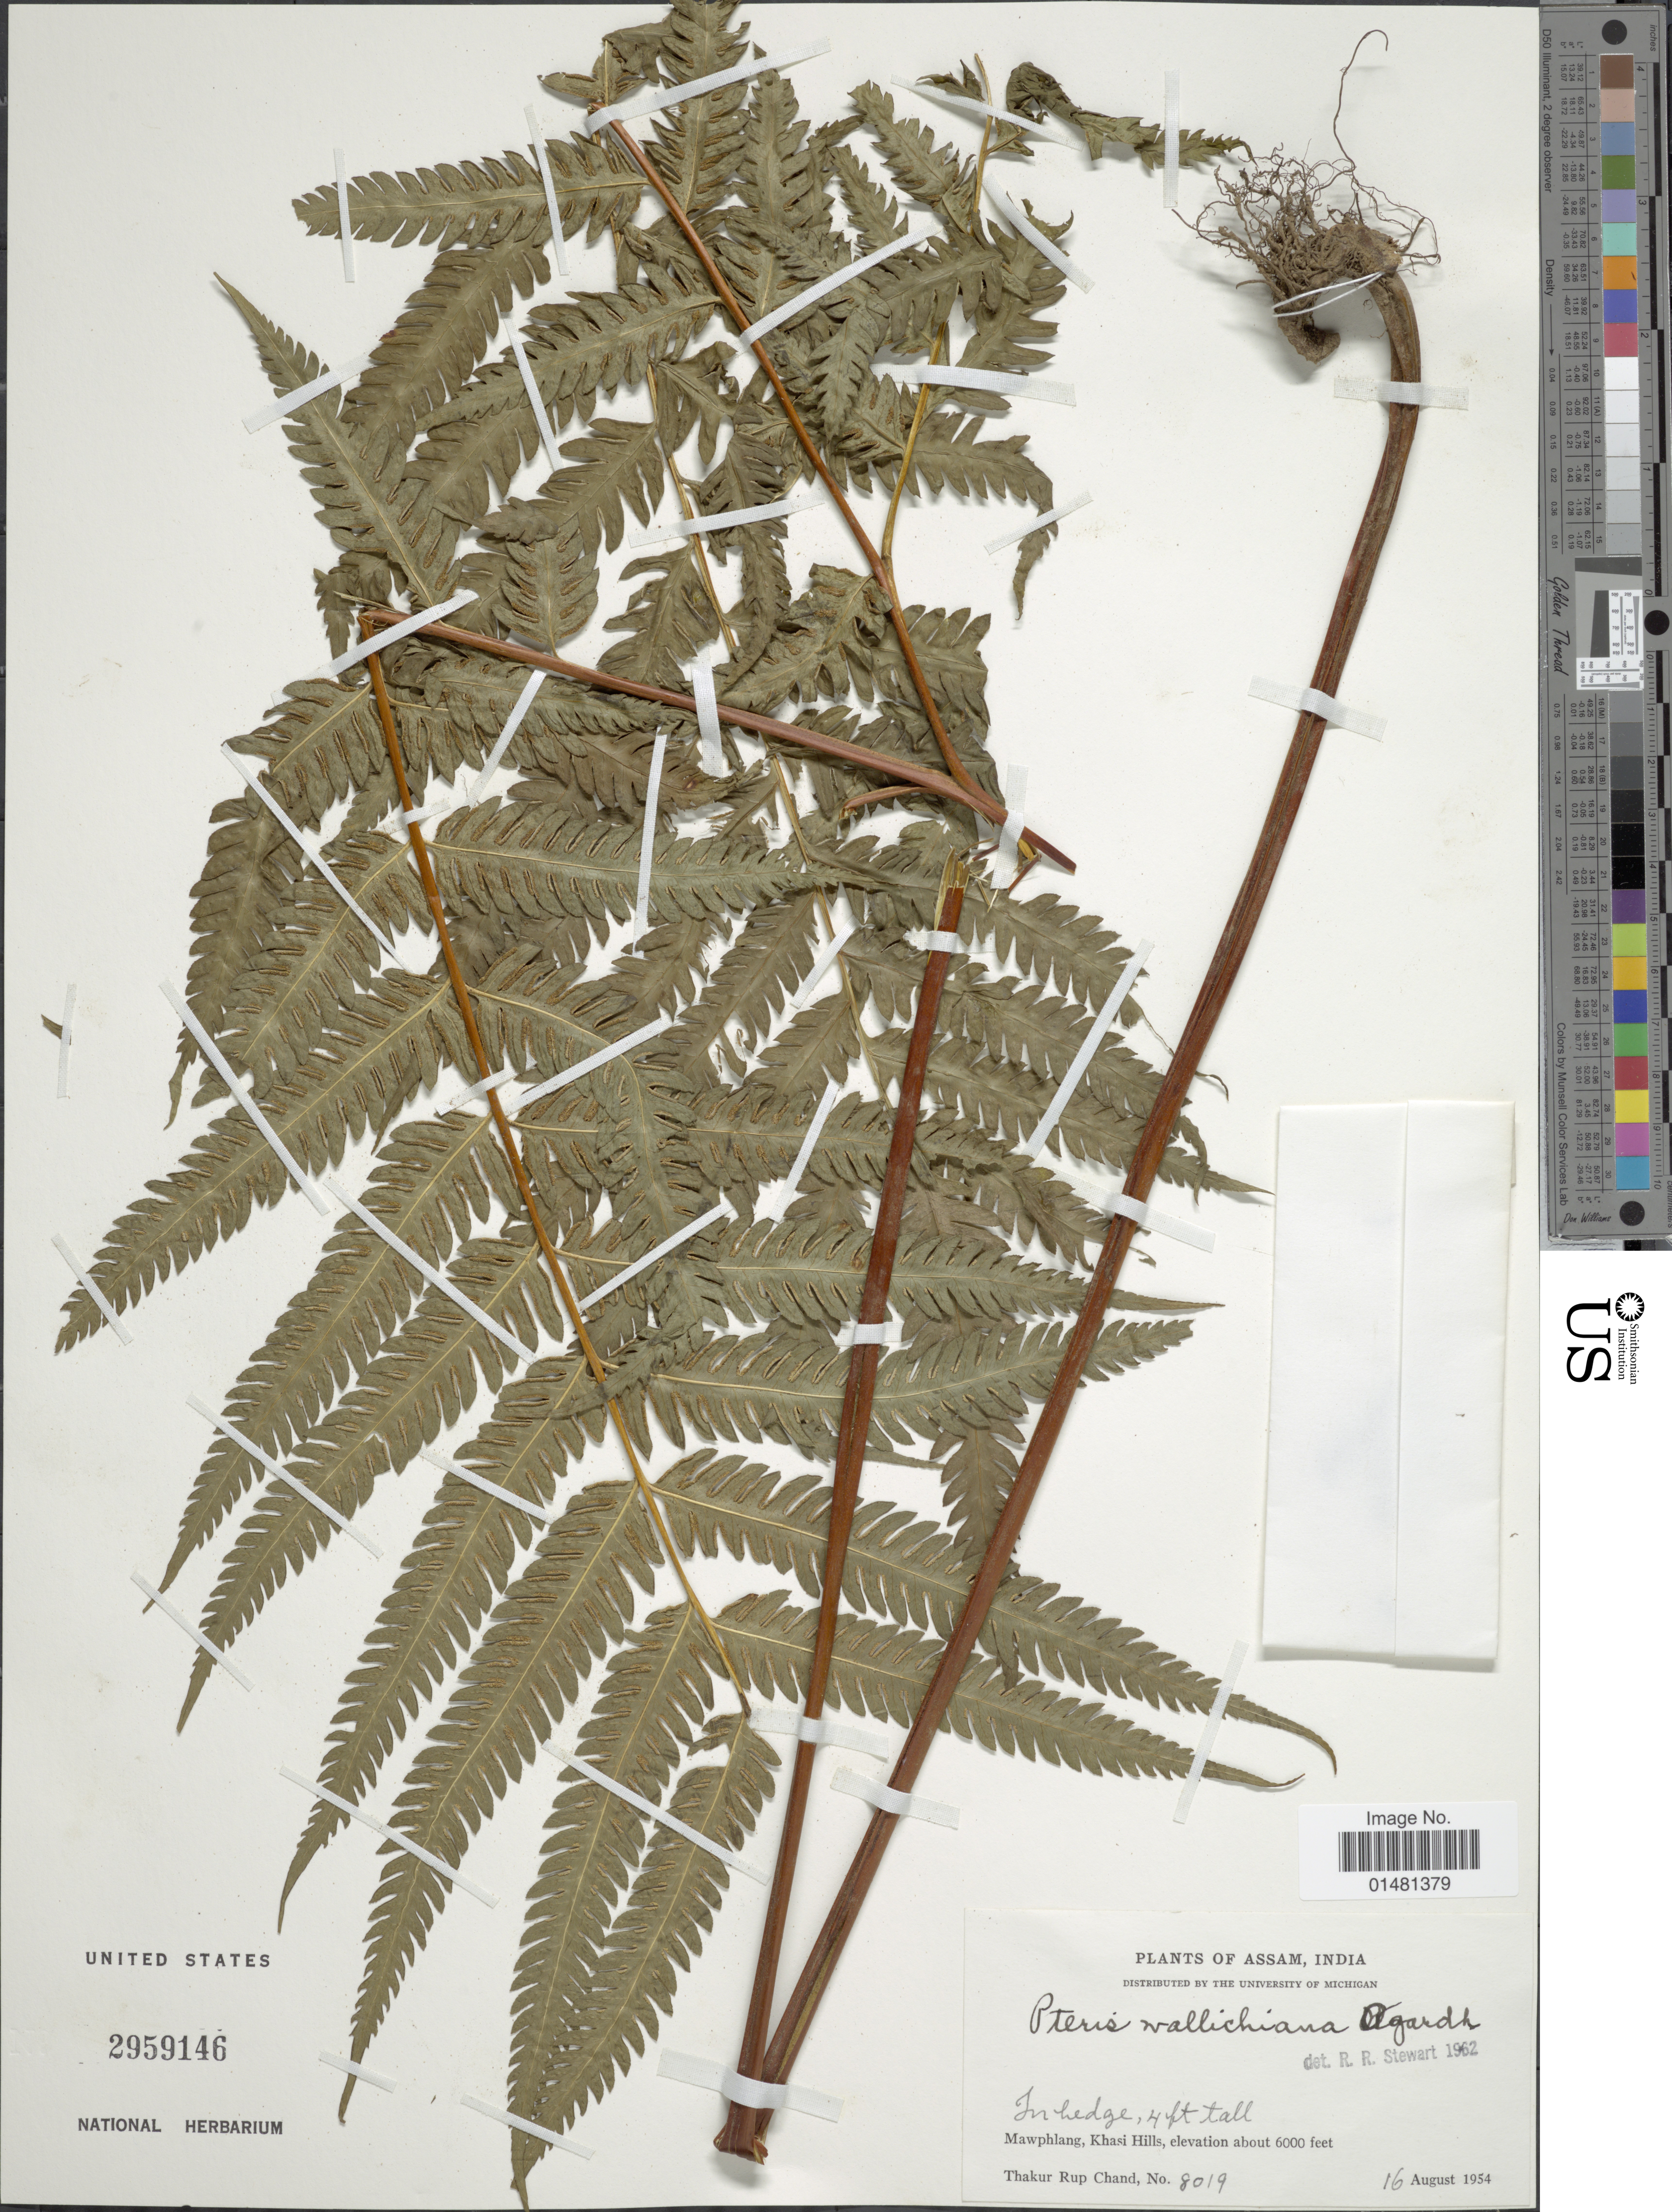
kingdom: Plantae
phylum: Tracheophyta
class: Polypodiopsida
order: Polypodiales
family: Pteridaceae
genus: Pteris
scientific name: Pteris wallichiana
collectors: T. R. Chand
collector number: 8019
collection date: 1954-08-16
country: India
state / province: Meghalaya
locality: Mawphlang, Khasi Hills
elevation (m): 1829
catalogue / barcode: US 2959146